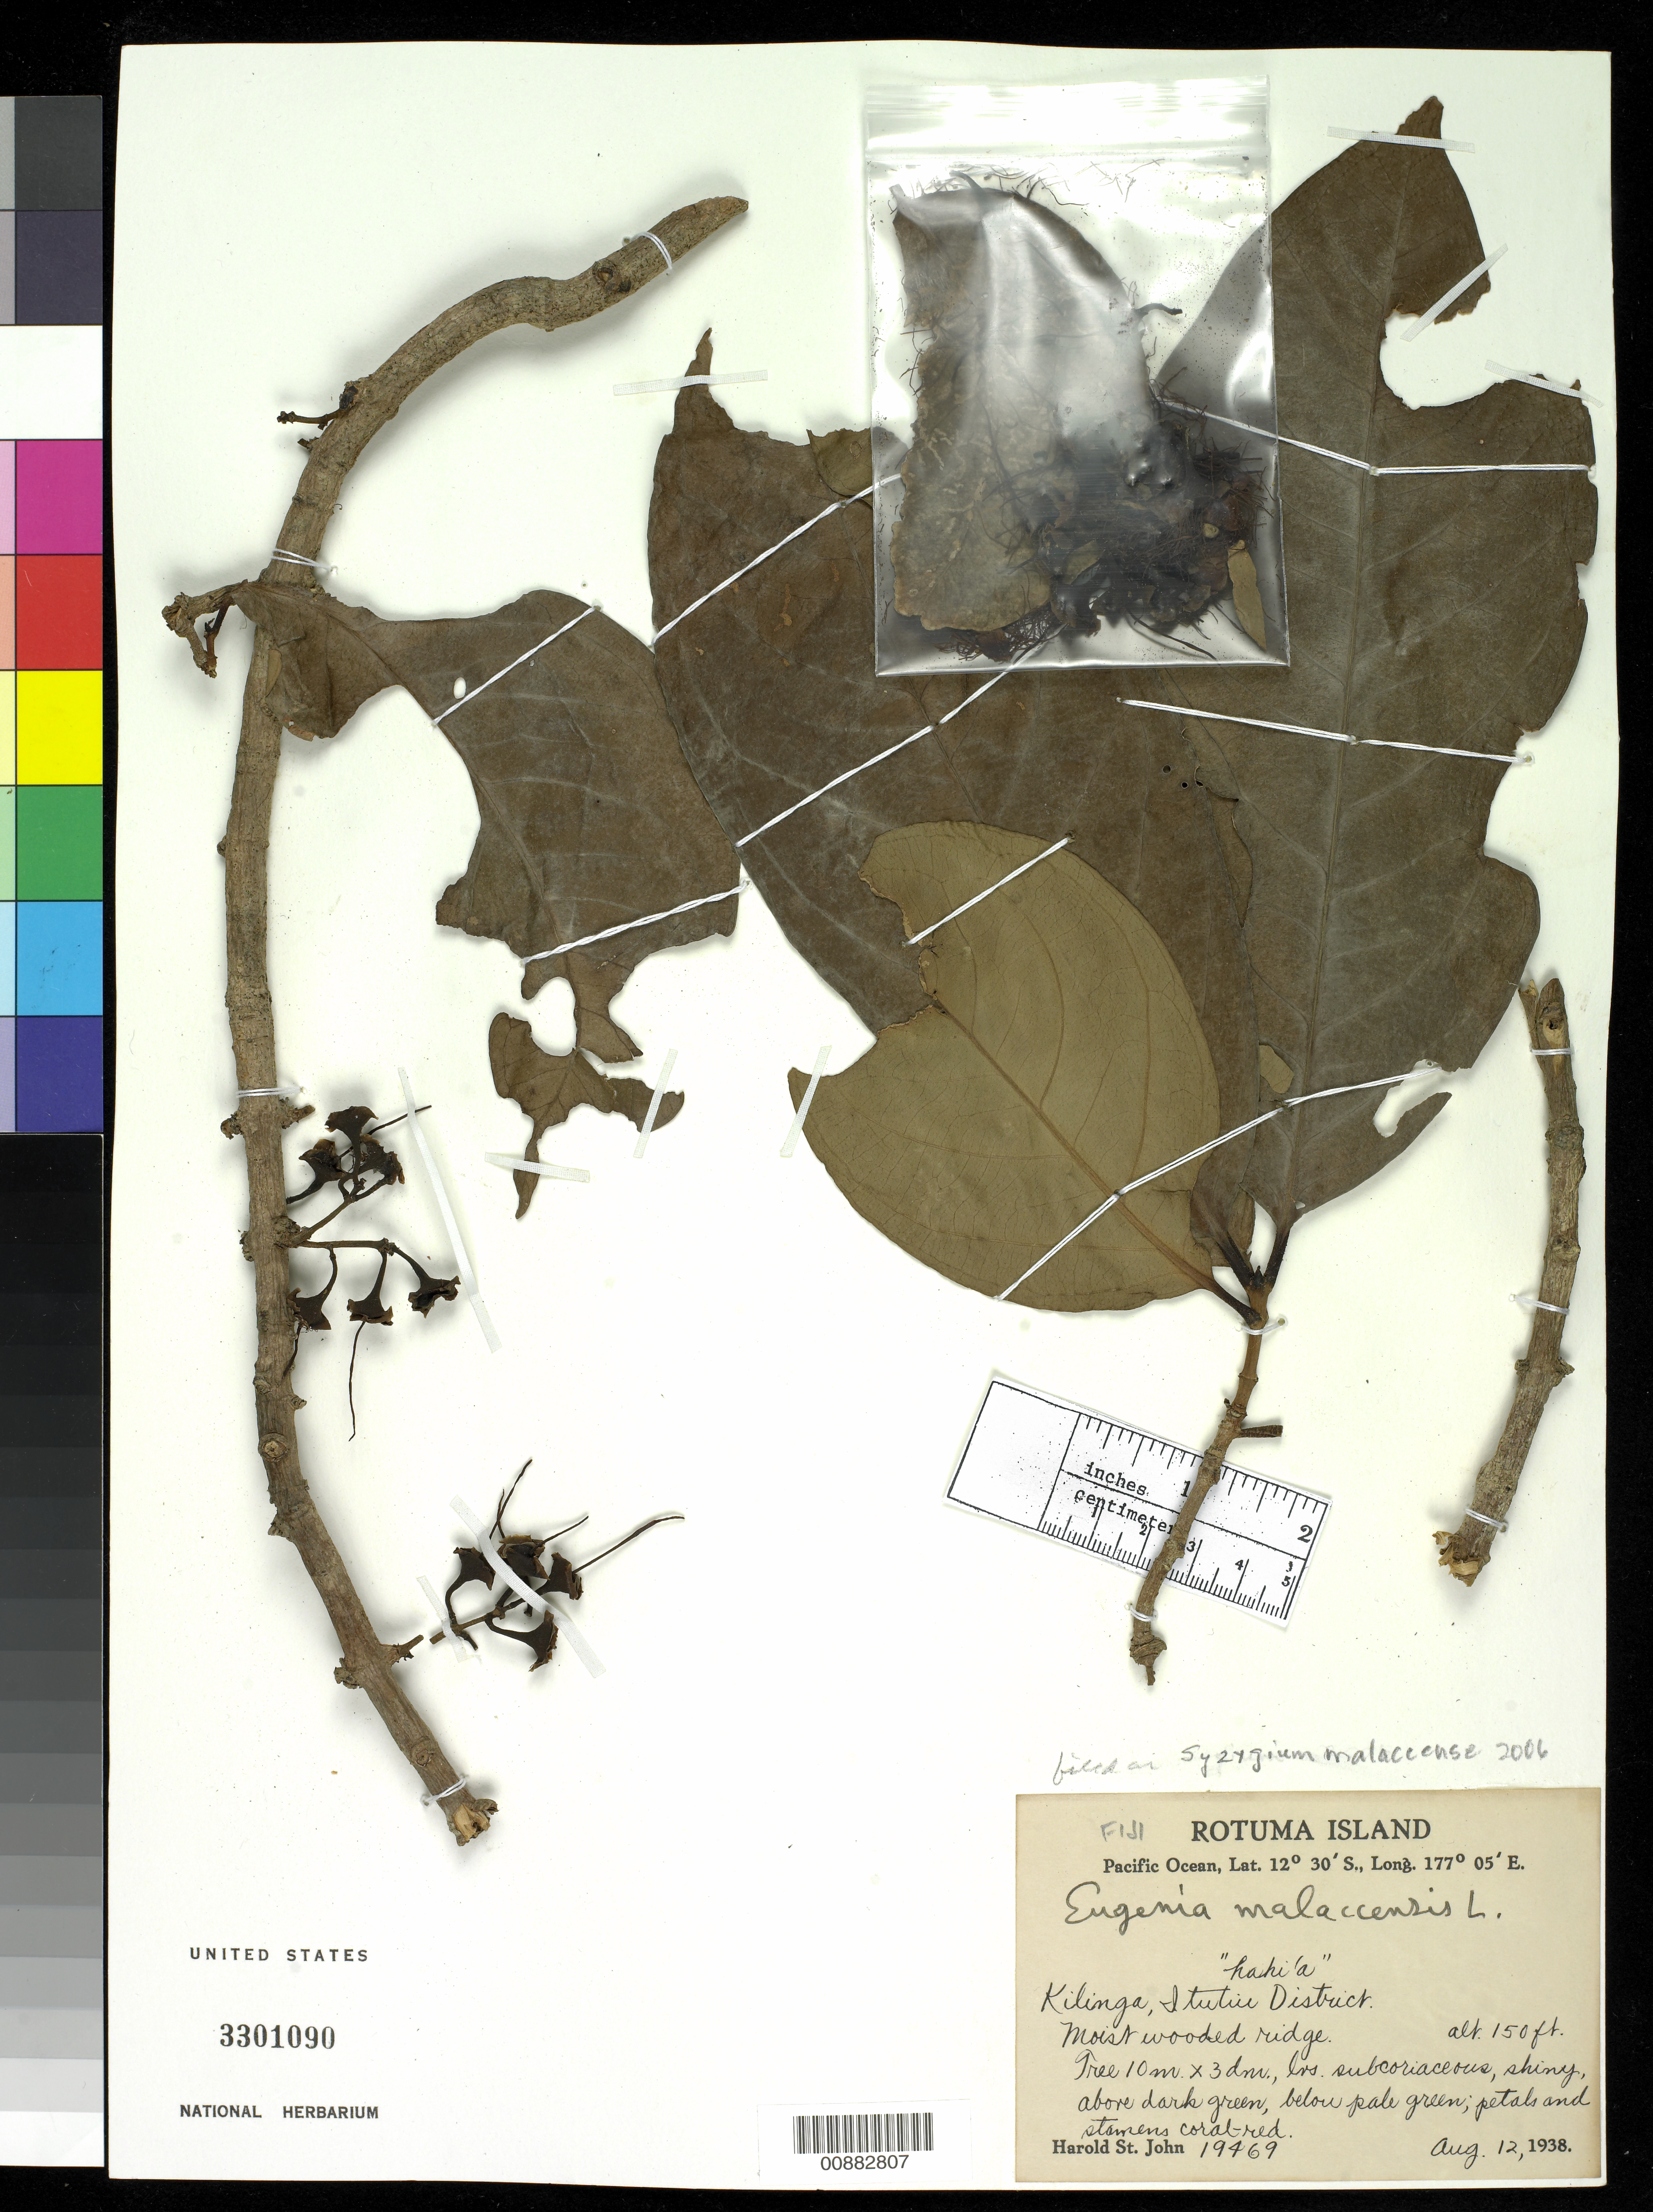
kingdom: Plantae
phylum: Tracheophyta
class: Magnoliopsida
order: Myrtales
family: Myrtaceae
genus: Syzygium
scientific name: Syzygium malaccense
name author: (L.) Merr. & L.M. Perry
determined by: Strong, Mark T., (BOT), Smithsonian Institution - National Museum of Natural History (UNITED STATES)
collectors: H. St. John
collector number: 19469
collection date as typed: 12 Aug 1938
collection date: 1938-08-12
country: Fiji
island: Rotuma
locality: Kilinga, Itutiu district.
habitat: Moist wooded ridge.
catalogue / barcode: US 3301090